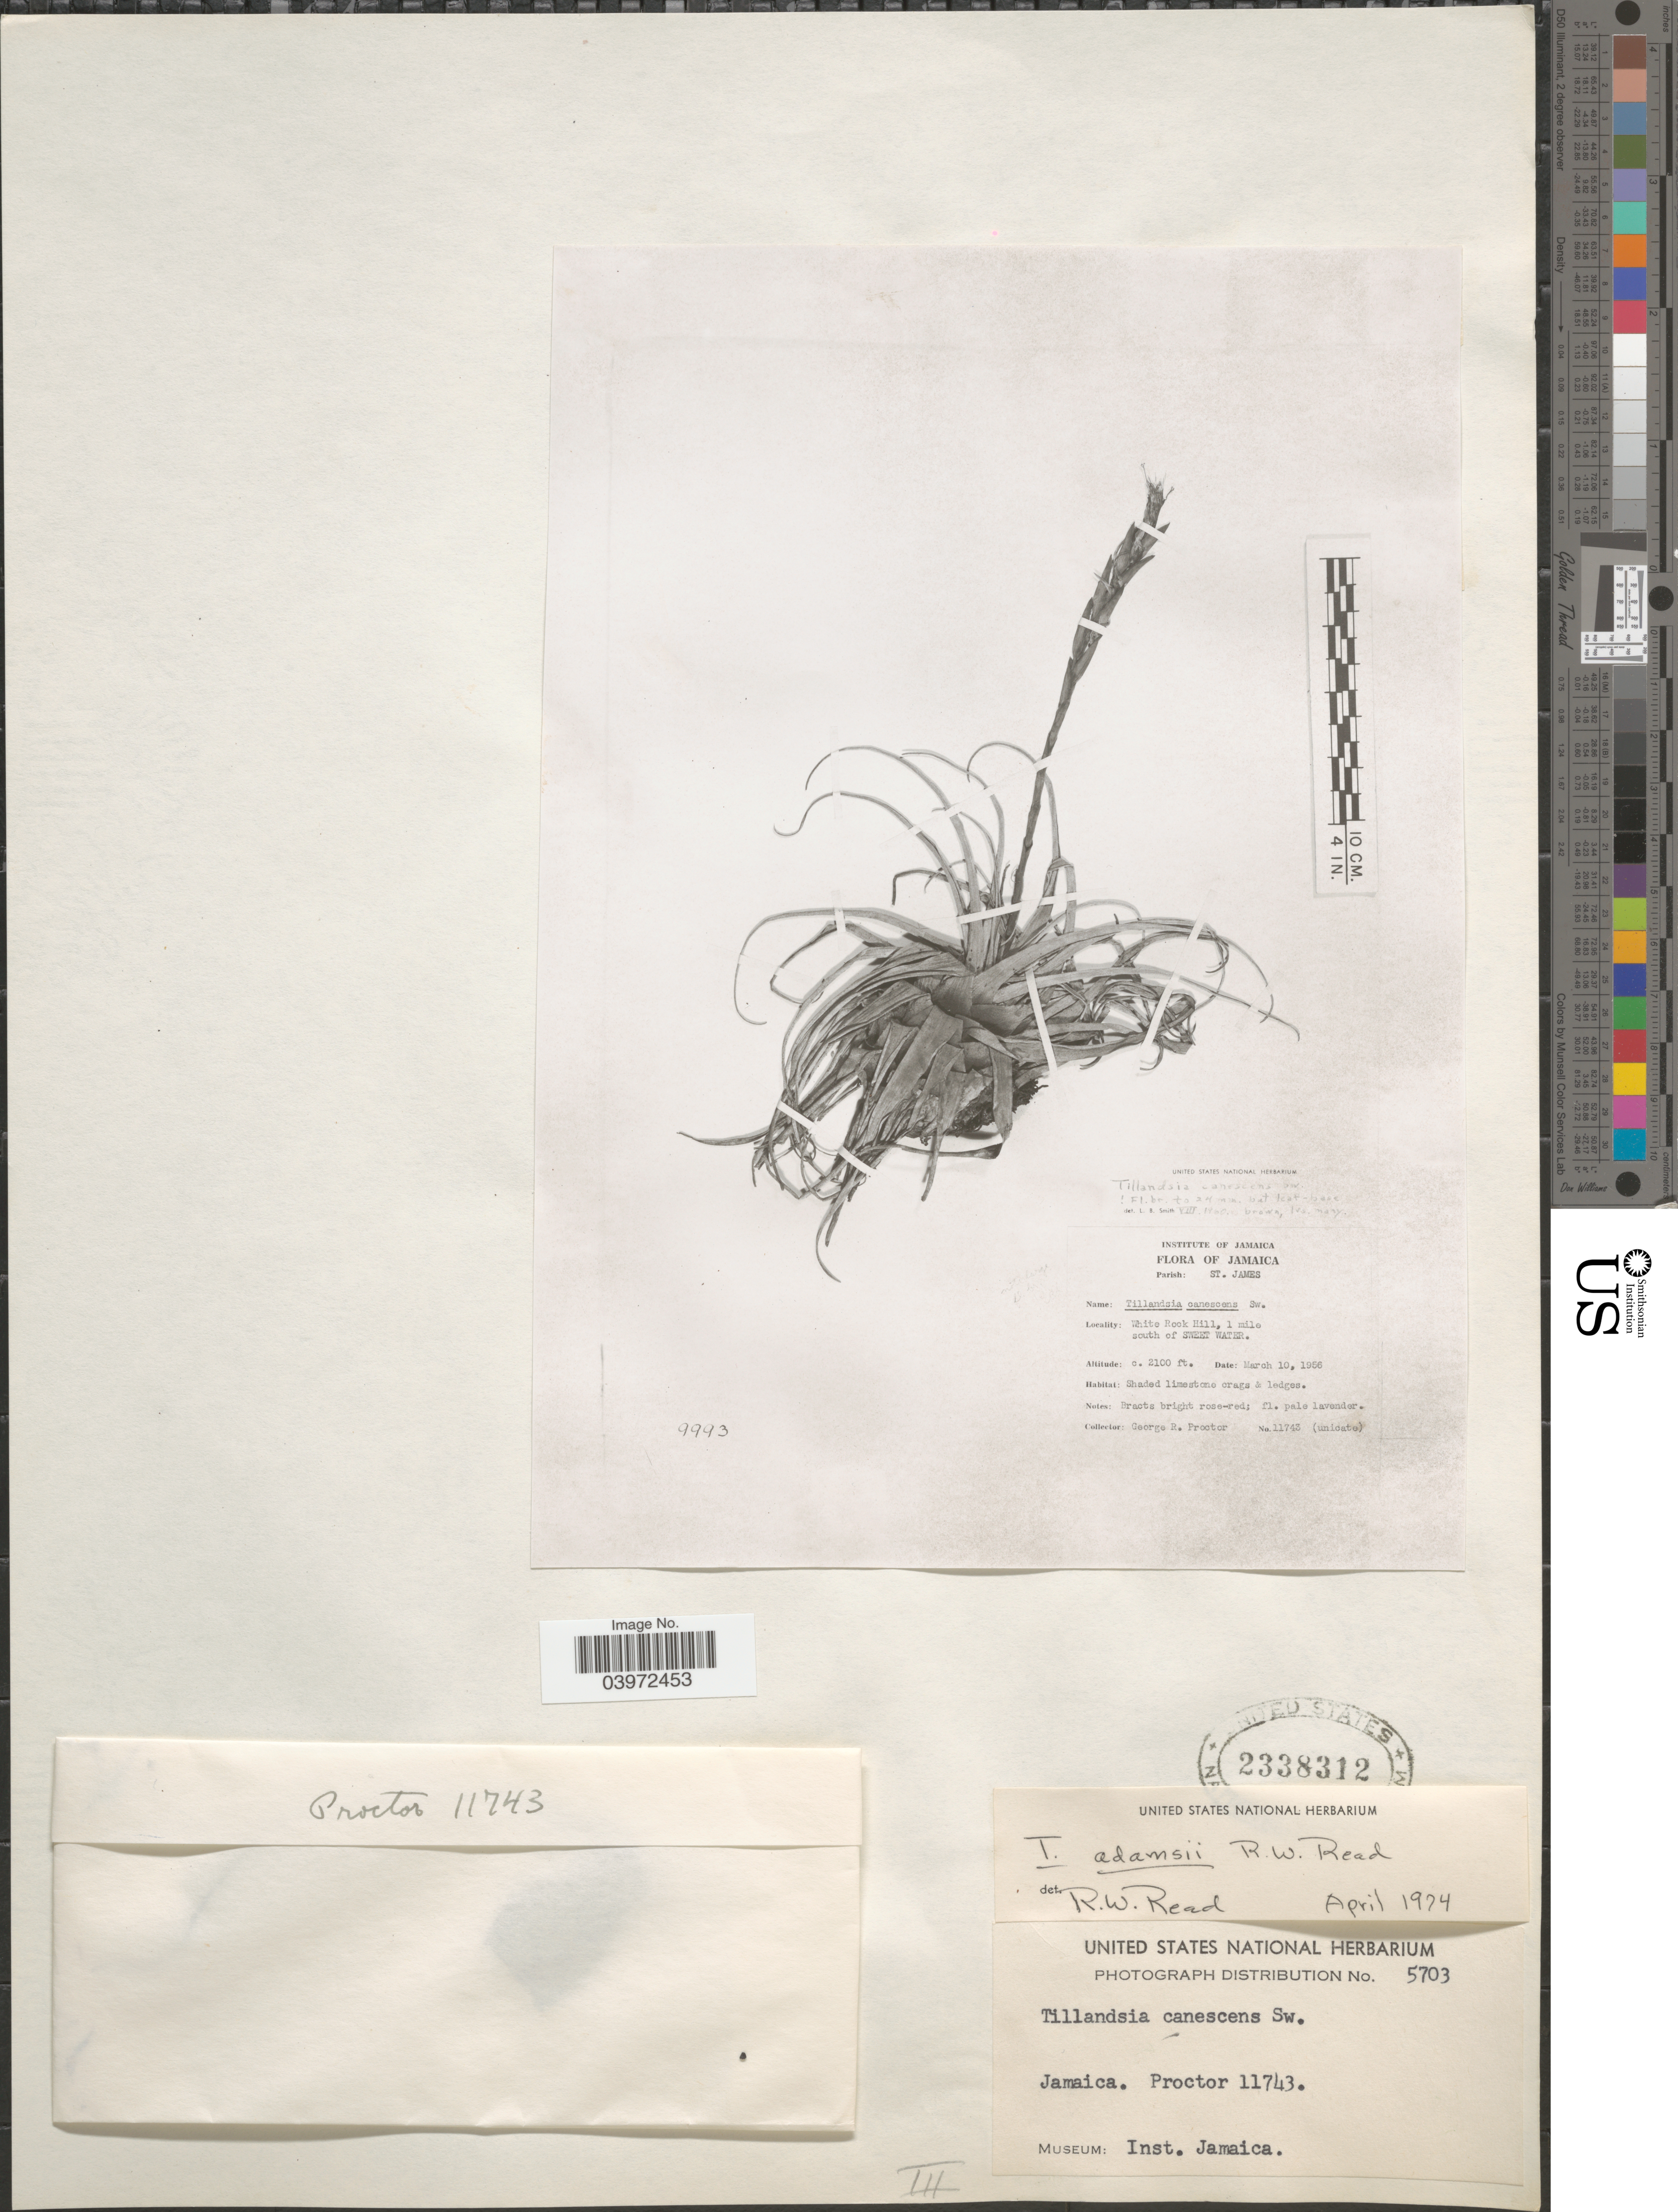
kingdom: Plantae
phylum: Tracheophyta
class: Liliopsida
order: Poales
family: Bromeliaceae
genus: Tillandsia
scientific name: Tillandsia adamsii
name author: Read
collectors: G. R. Proctor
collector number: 11743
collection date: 1956-03-10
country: Jamaica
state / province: Saint James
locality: Parish: St. James. White Rock Hill, 1 mile south of Sweet Water.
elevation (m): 640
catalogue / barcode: US 2338312